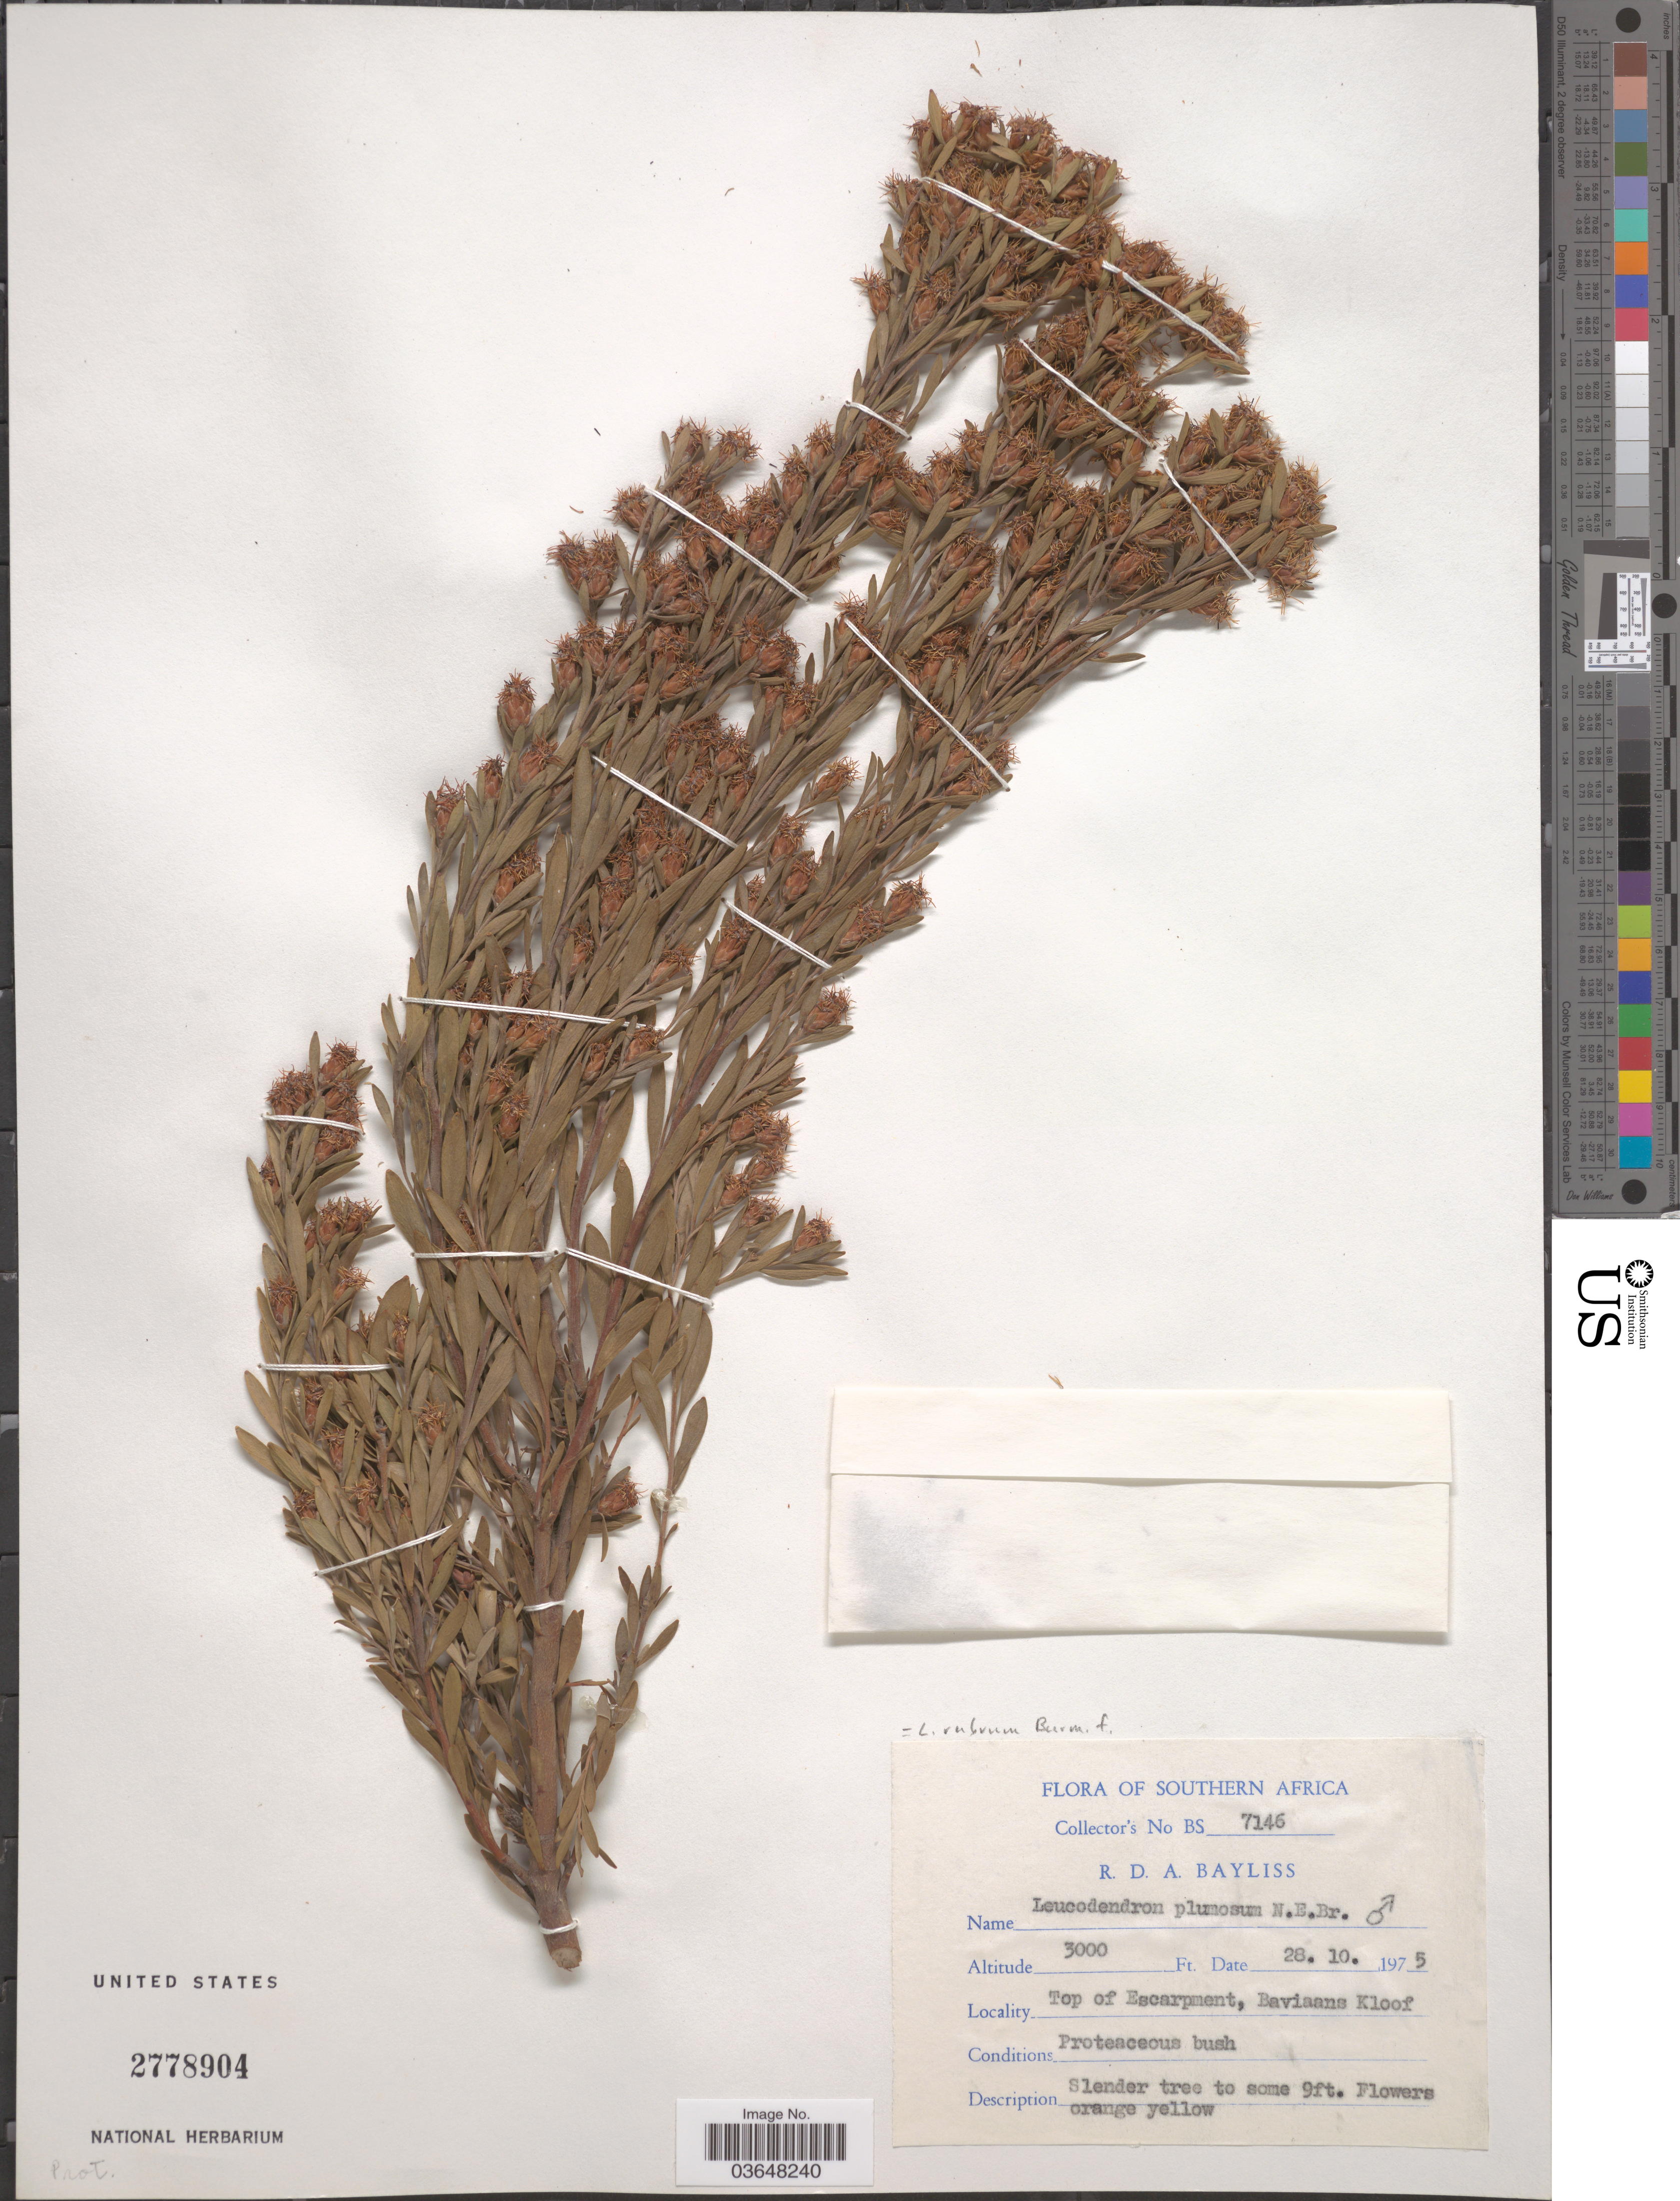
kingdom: Plantae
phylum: Tracheophyta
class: Magnoliopsida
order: Proteales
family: Proteaceae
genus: Leucadendron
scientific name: Leucadendron rubrum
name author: Burm. f.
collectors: R. Bayliss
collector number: BS 7146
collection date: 1975-10-28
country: South Africa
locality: Southern Africa. Top of Escarpment, Baviaans Kloof.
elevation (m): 914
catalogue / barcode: US 2778904